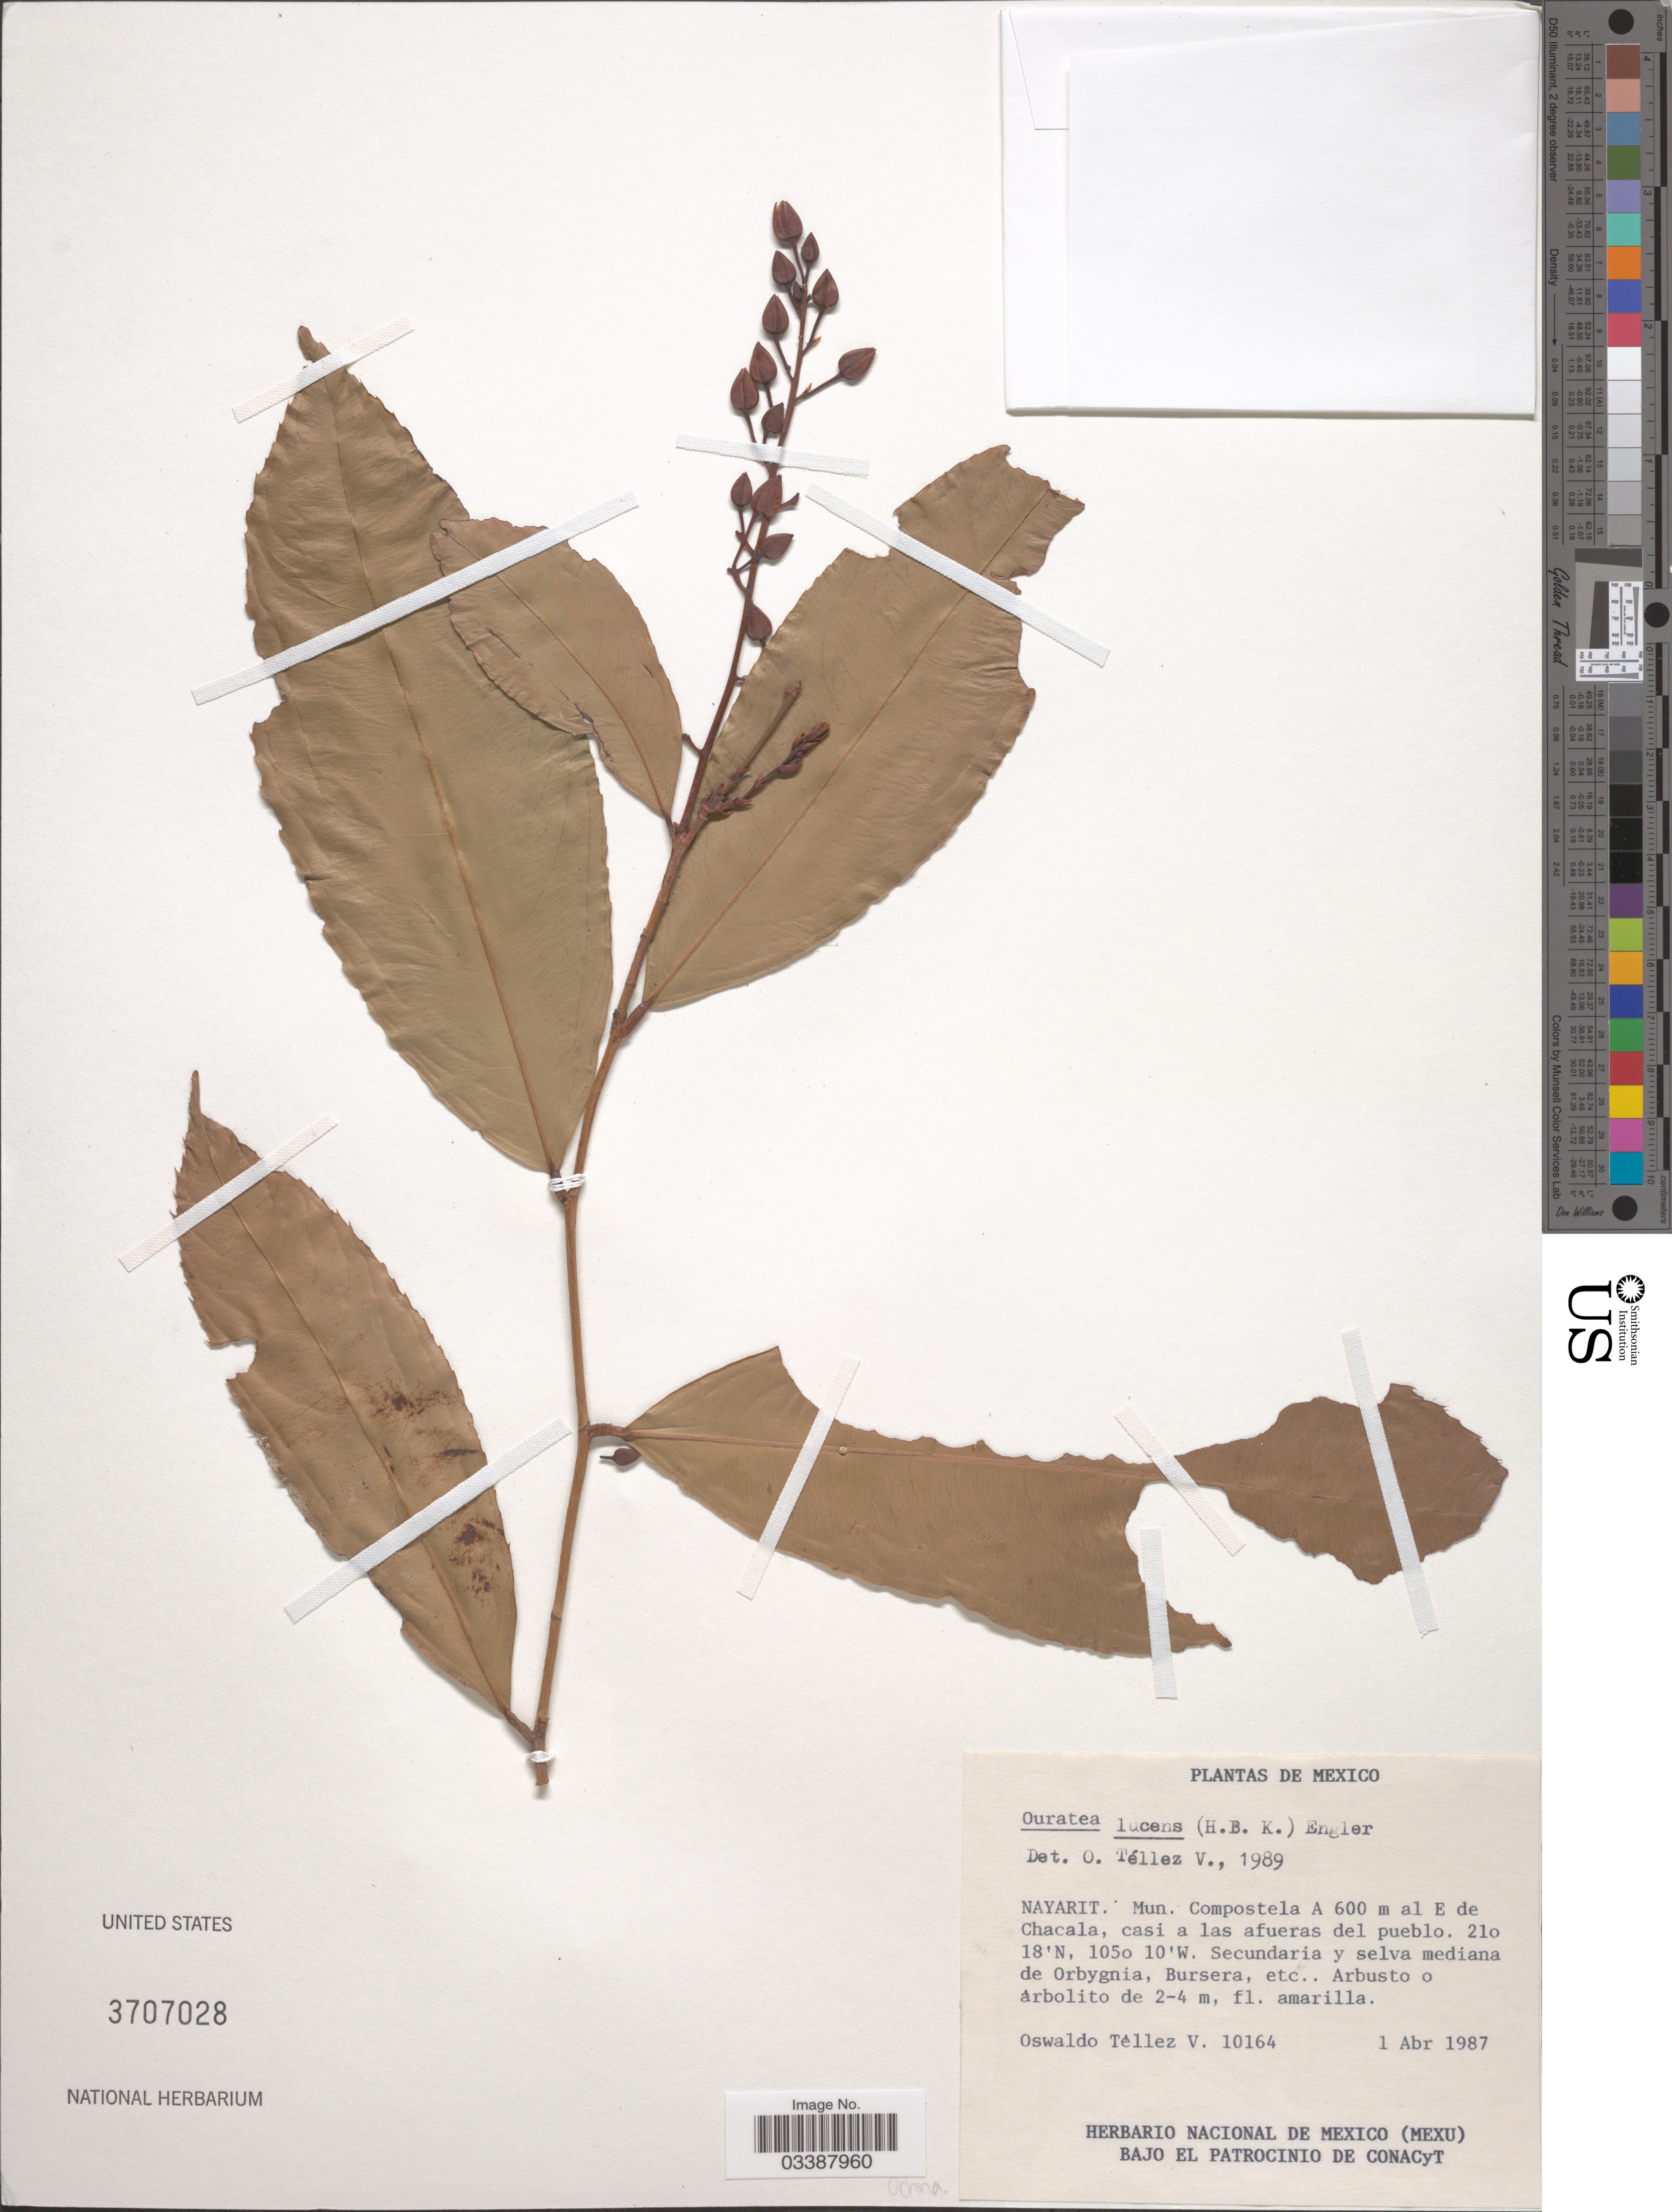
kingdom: Plantae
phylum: Tracheophyta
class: Magnoliopsida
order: Malpighiales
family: Ochnaceae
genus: Ouratea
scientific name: Ouratea lucens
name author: (Kunth) Engl.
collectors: O. Téllez V.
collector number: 10164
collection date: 1987-04-01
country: Mexico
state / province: Nayarit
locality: Mun. Compostela A 600 m al E de Chacala, casi a las afueras del pueblo.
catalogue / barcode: US 3707028